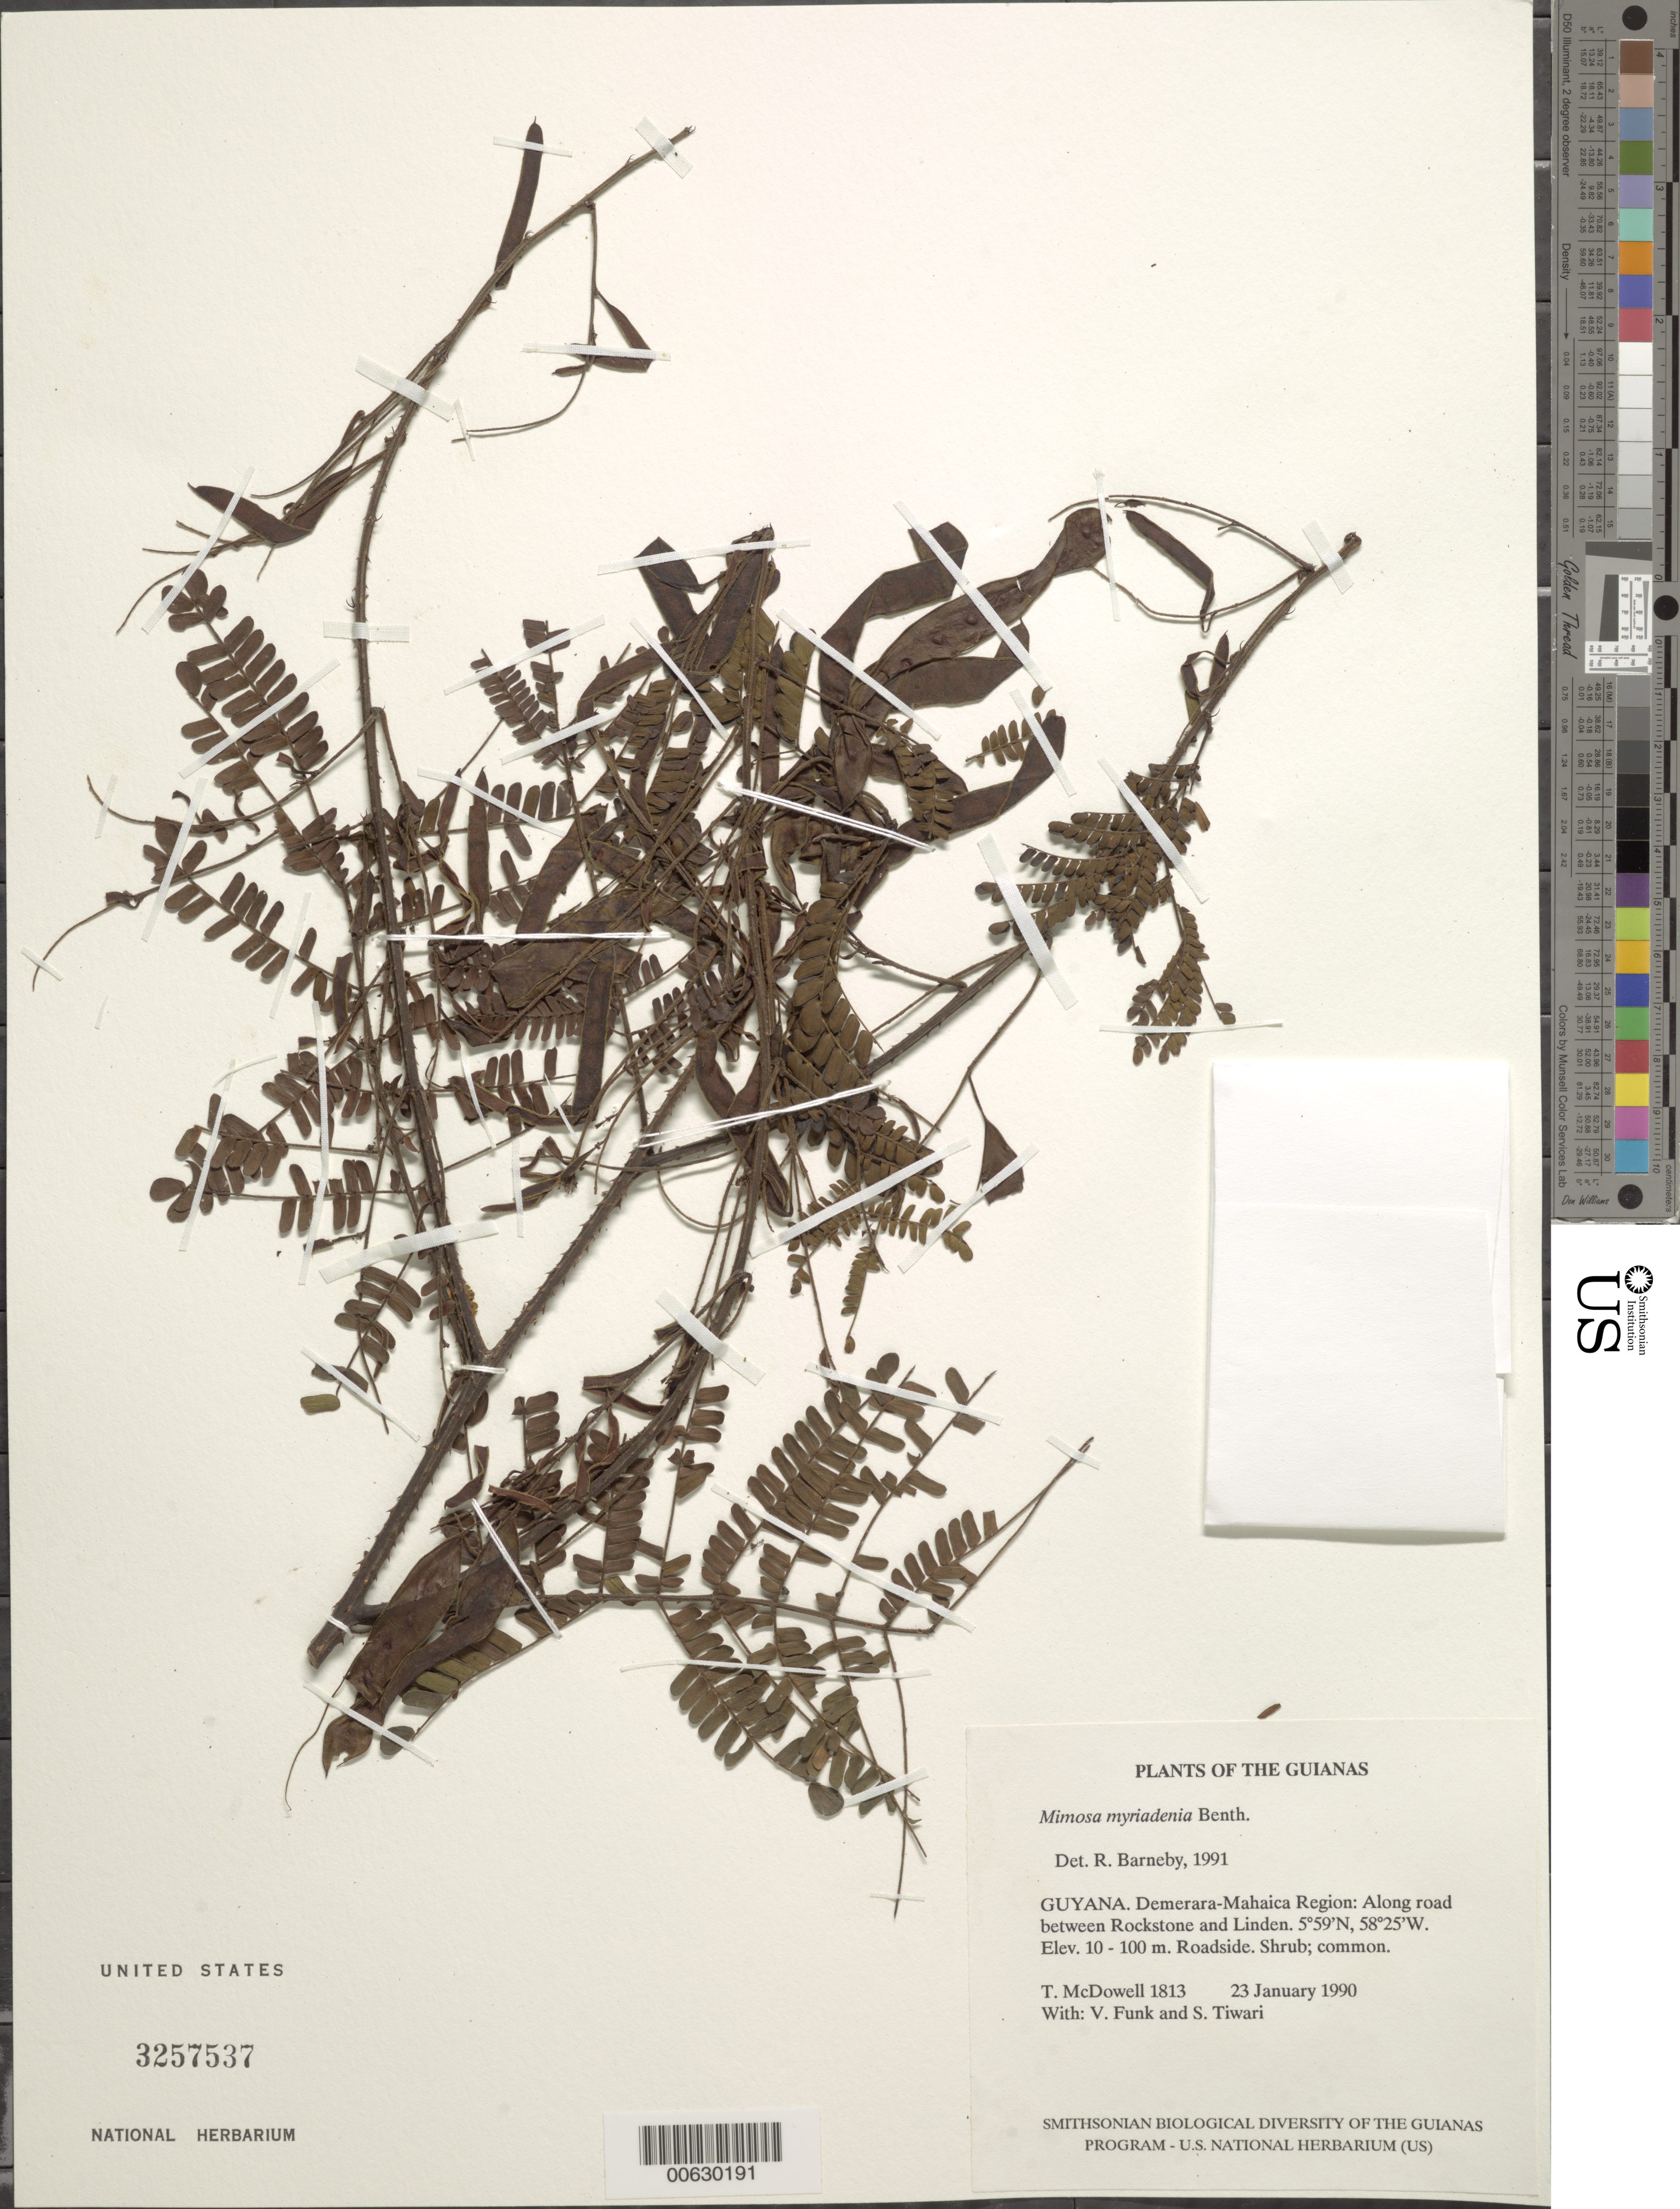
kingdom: Plantae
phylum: Tracheophyta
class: Magnoliopsida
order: Fabales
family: Fabaceae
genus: Mimosa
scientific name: Mimosa myriadenia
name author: Benth.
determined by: Barneby, Rupert C., (NY)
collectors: T. McDowell, V. Funk & S. Tiwari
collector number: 1813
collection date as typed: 23 January 1990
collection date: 1990-01-23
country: Guyana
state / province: Demerara-Mahaica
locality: Along road between Rockstone and Linden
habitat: Roadside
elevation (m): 10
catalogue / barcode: US 3257537